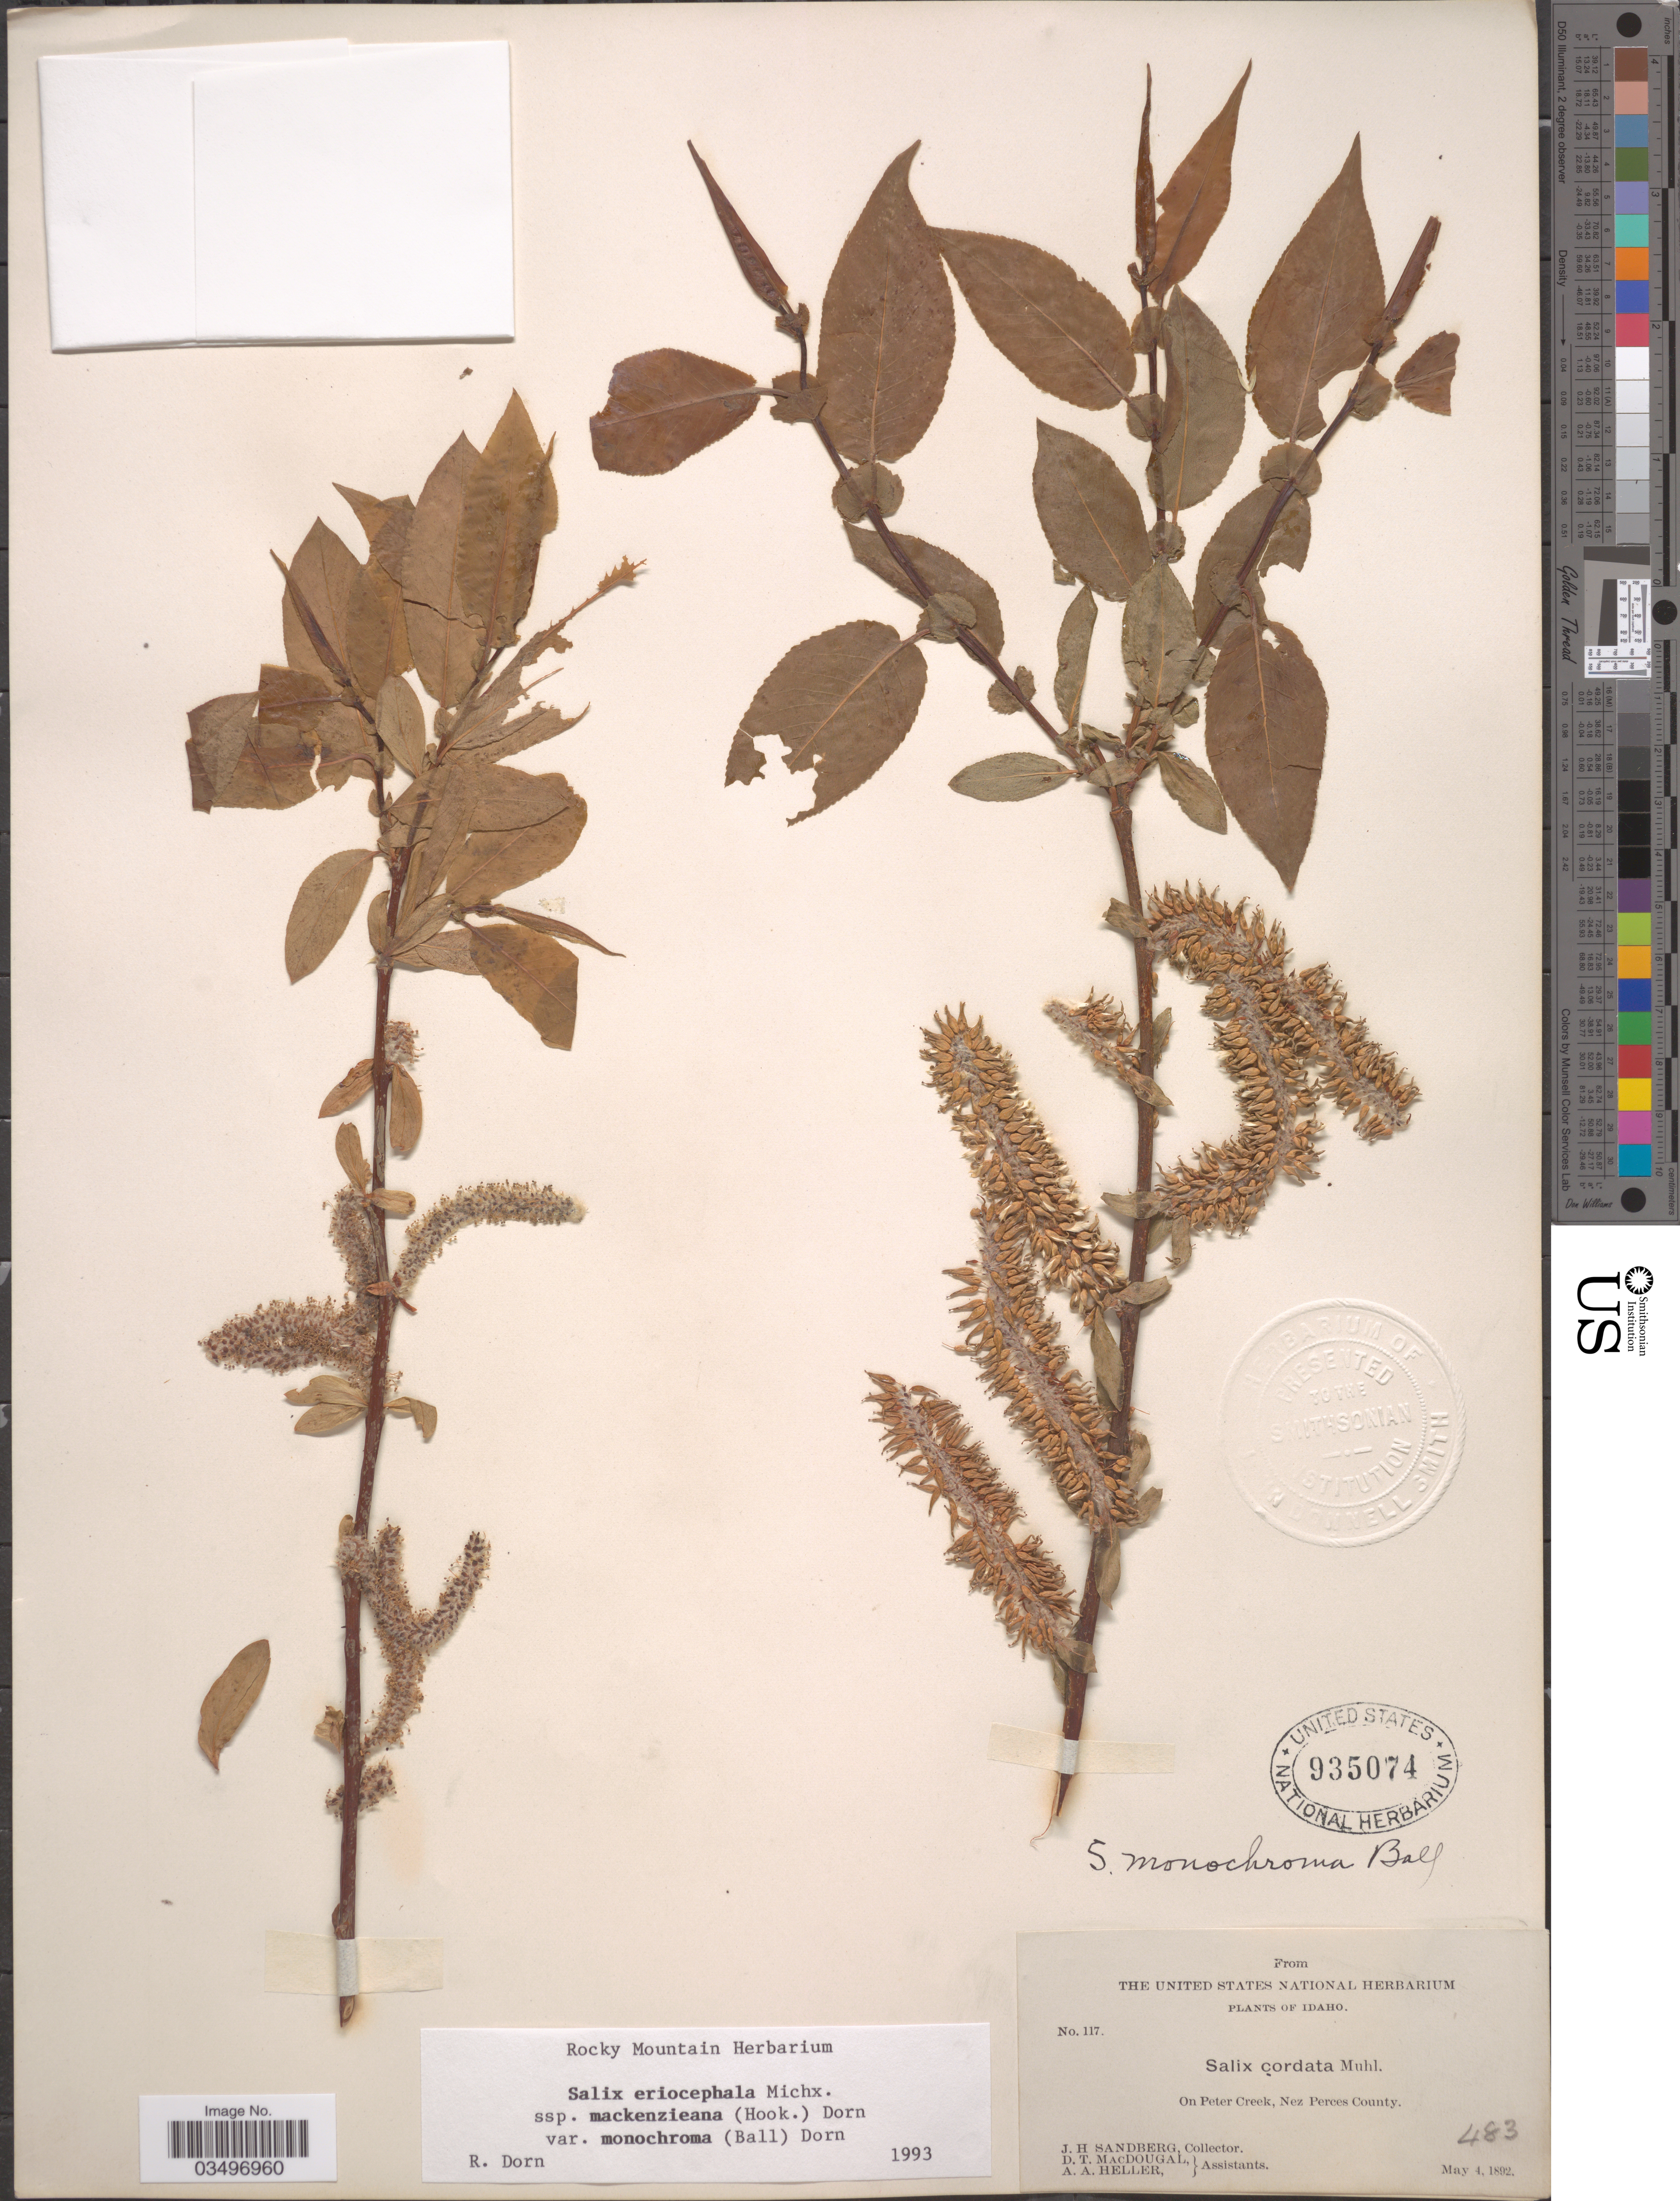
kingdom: Plantae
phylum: Tracheophyta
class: Magnoliopsida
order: Malpighiales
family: Salicaceae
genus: Salix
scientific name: Salix eriocephala var. monochroma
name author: (C.R. Ball) Dorn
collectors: J. H. Sandberg, D. T. MacDougal & A. A. Heller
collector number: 117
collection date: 1892-05-04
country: United States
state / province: Idaho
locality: On Peter Creek, Nez Perces County.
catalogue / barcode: US 935074